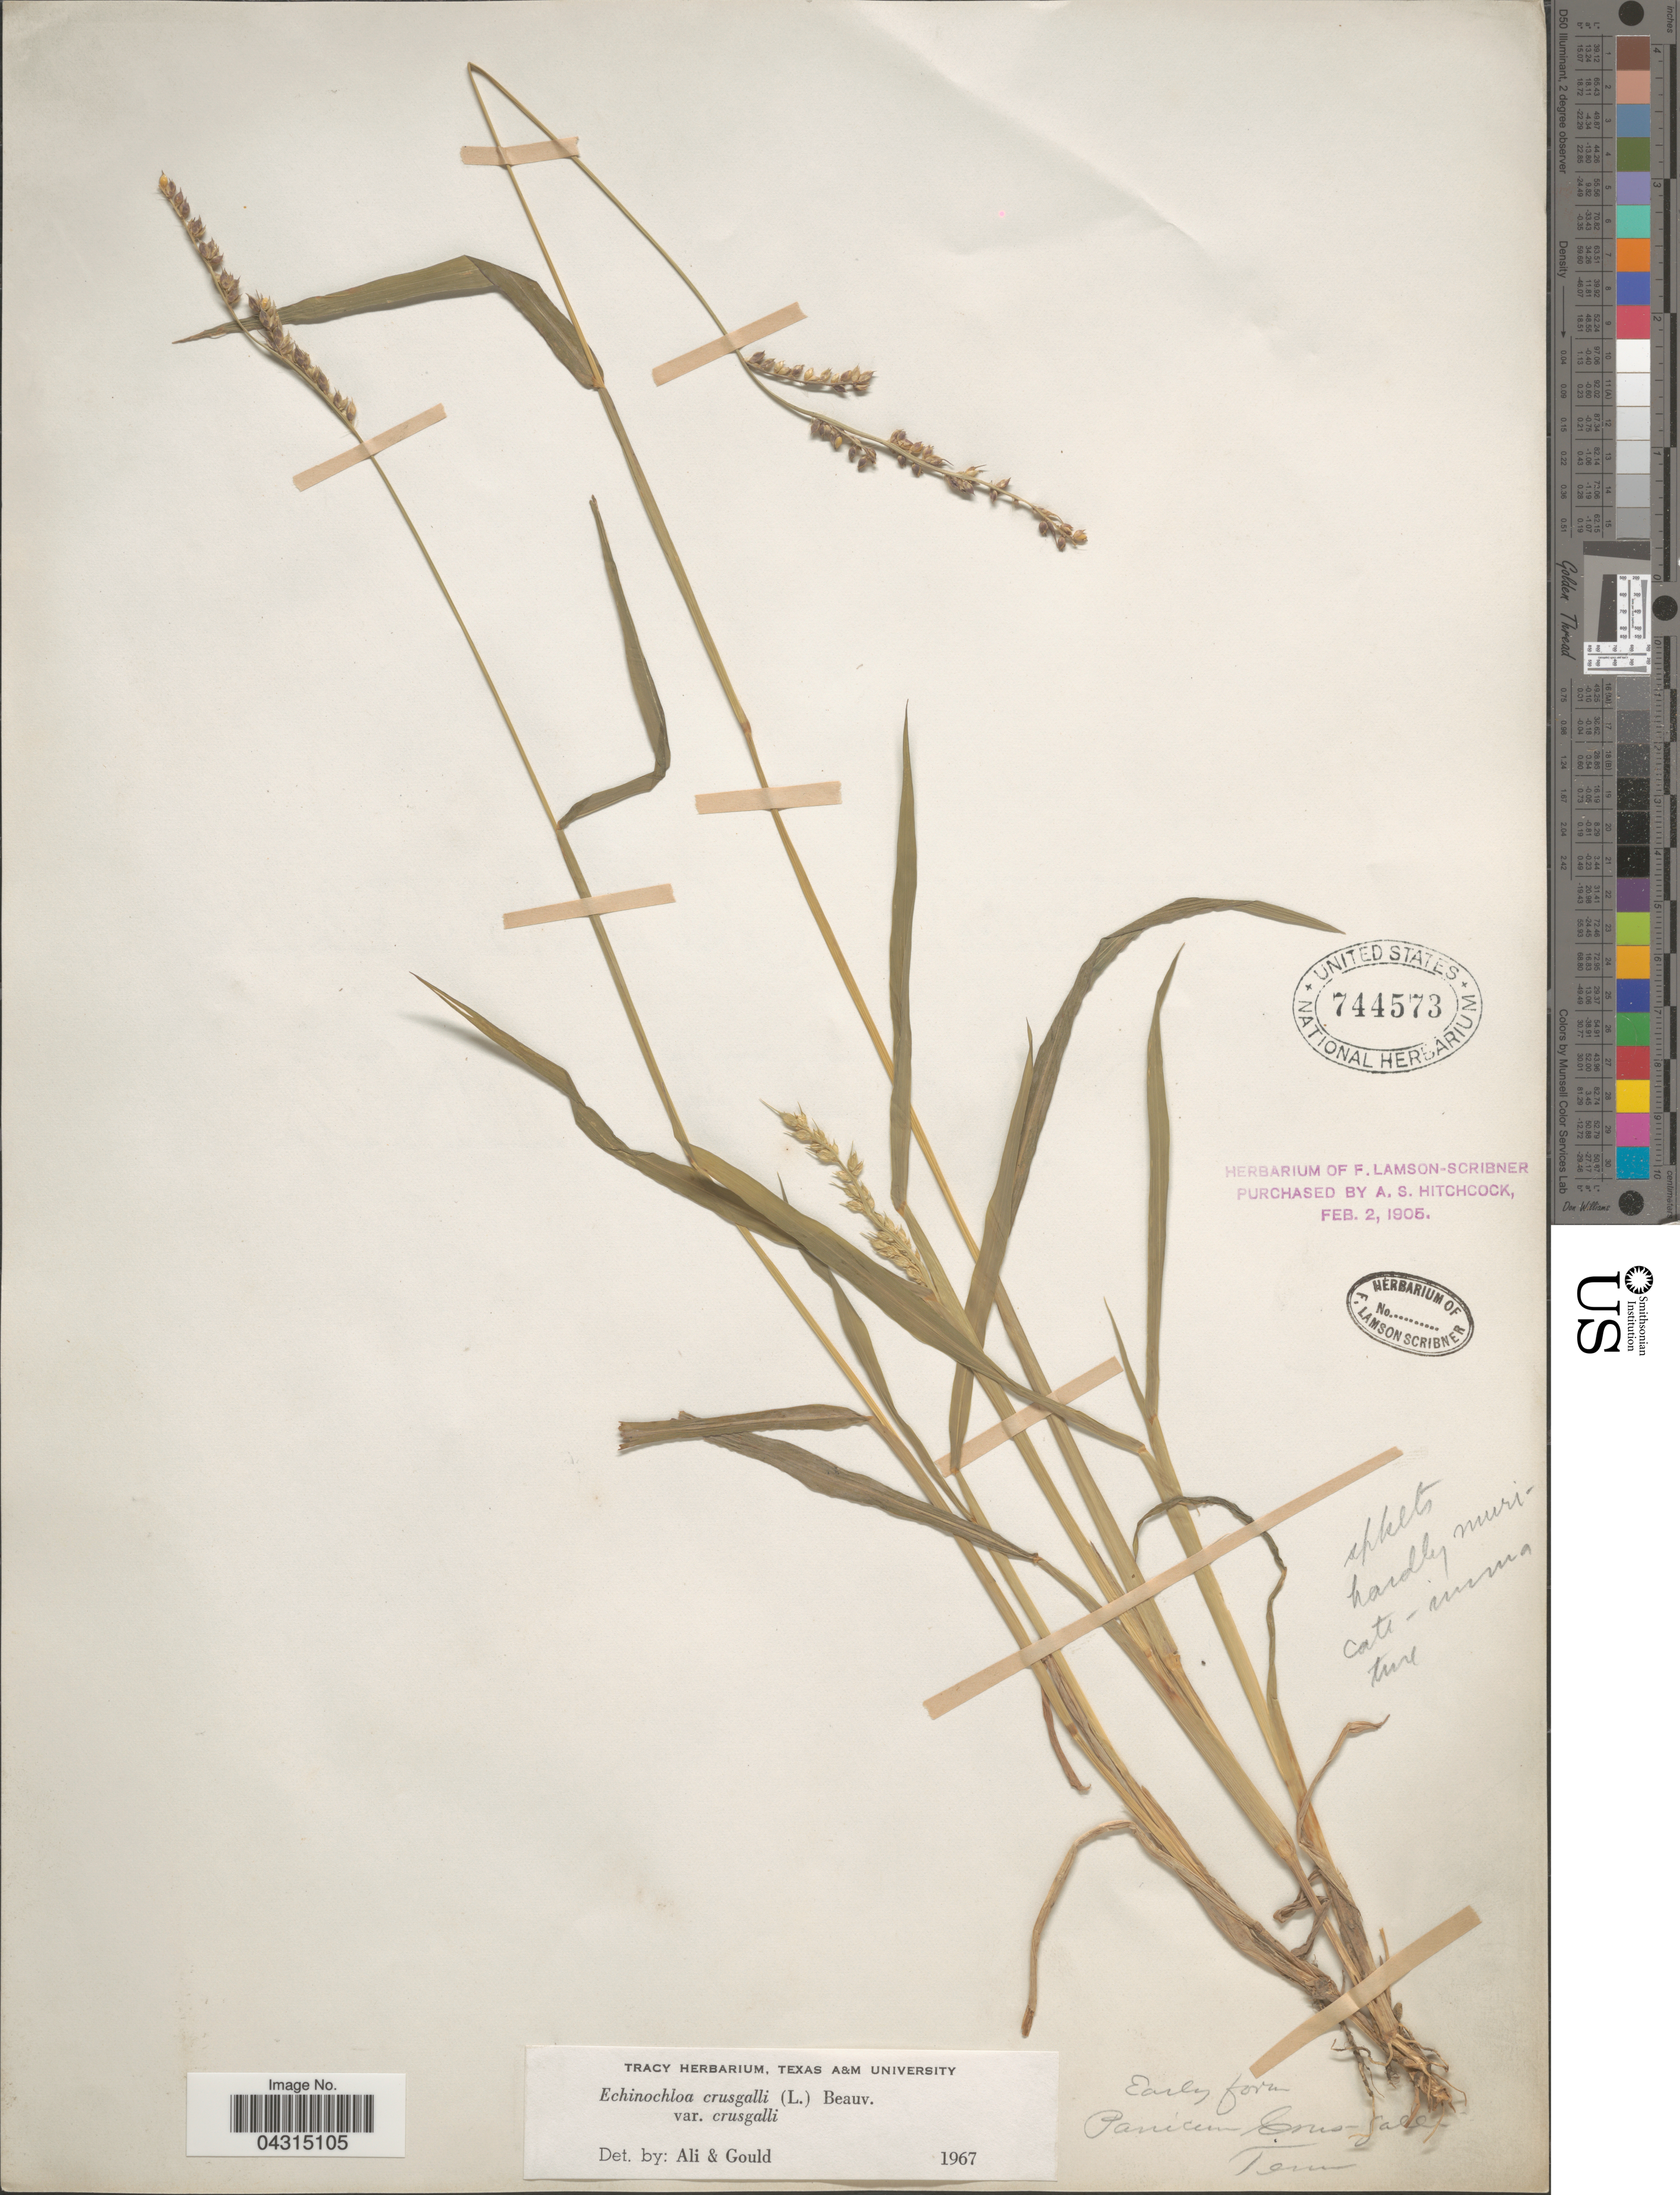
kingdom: Plantae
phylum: Tracheophyta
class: Liliopsida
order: Poales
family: Poaceae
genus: Echinochloa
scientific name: Echinochloa crus-galli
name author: (L.) P. Beauv.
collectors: ex herb. F. Lamson Scribner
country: United States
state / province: Tennessee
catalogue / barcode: US 744573